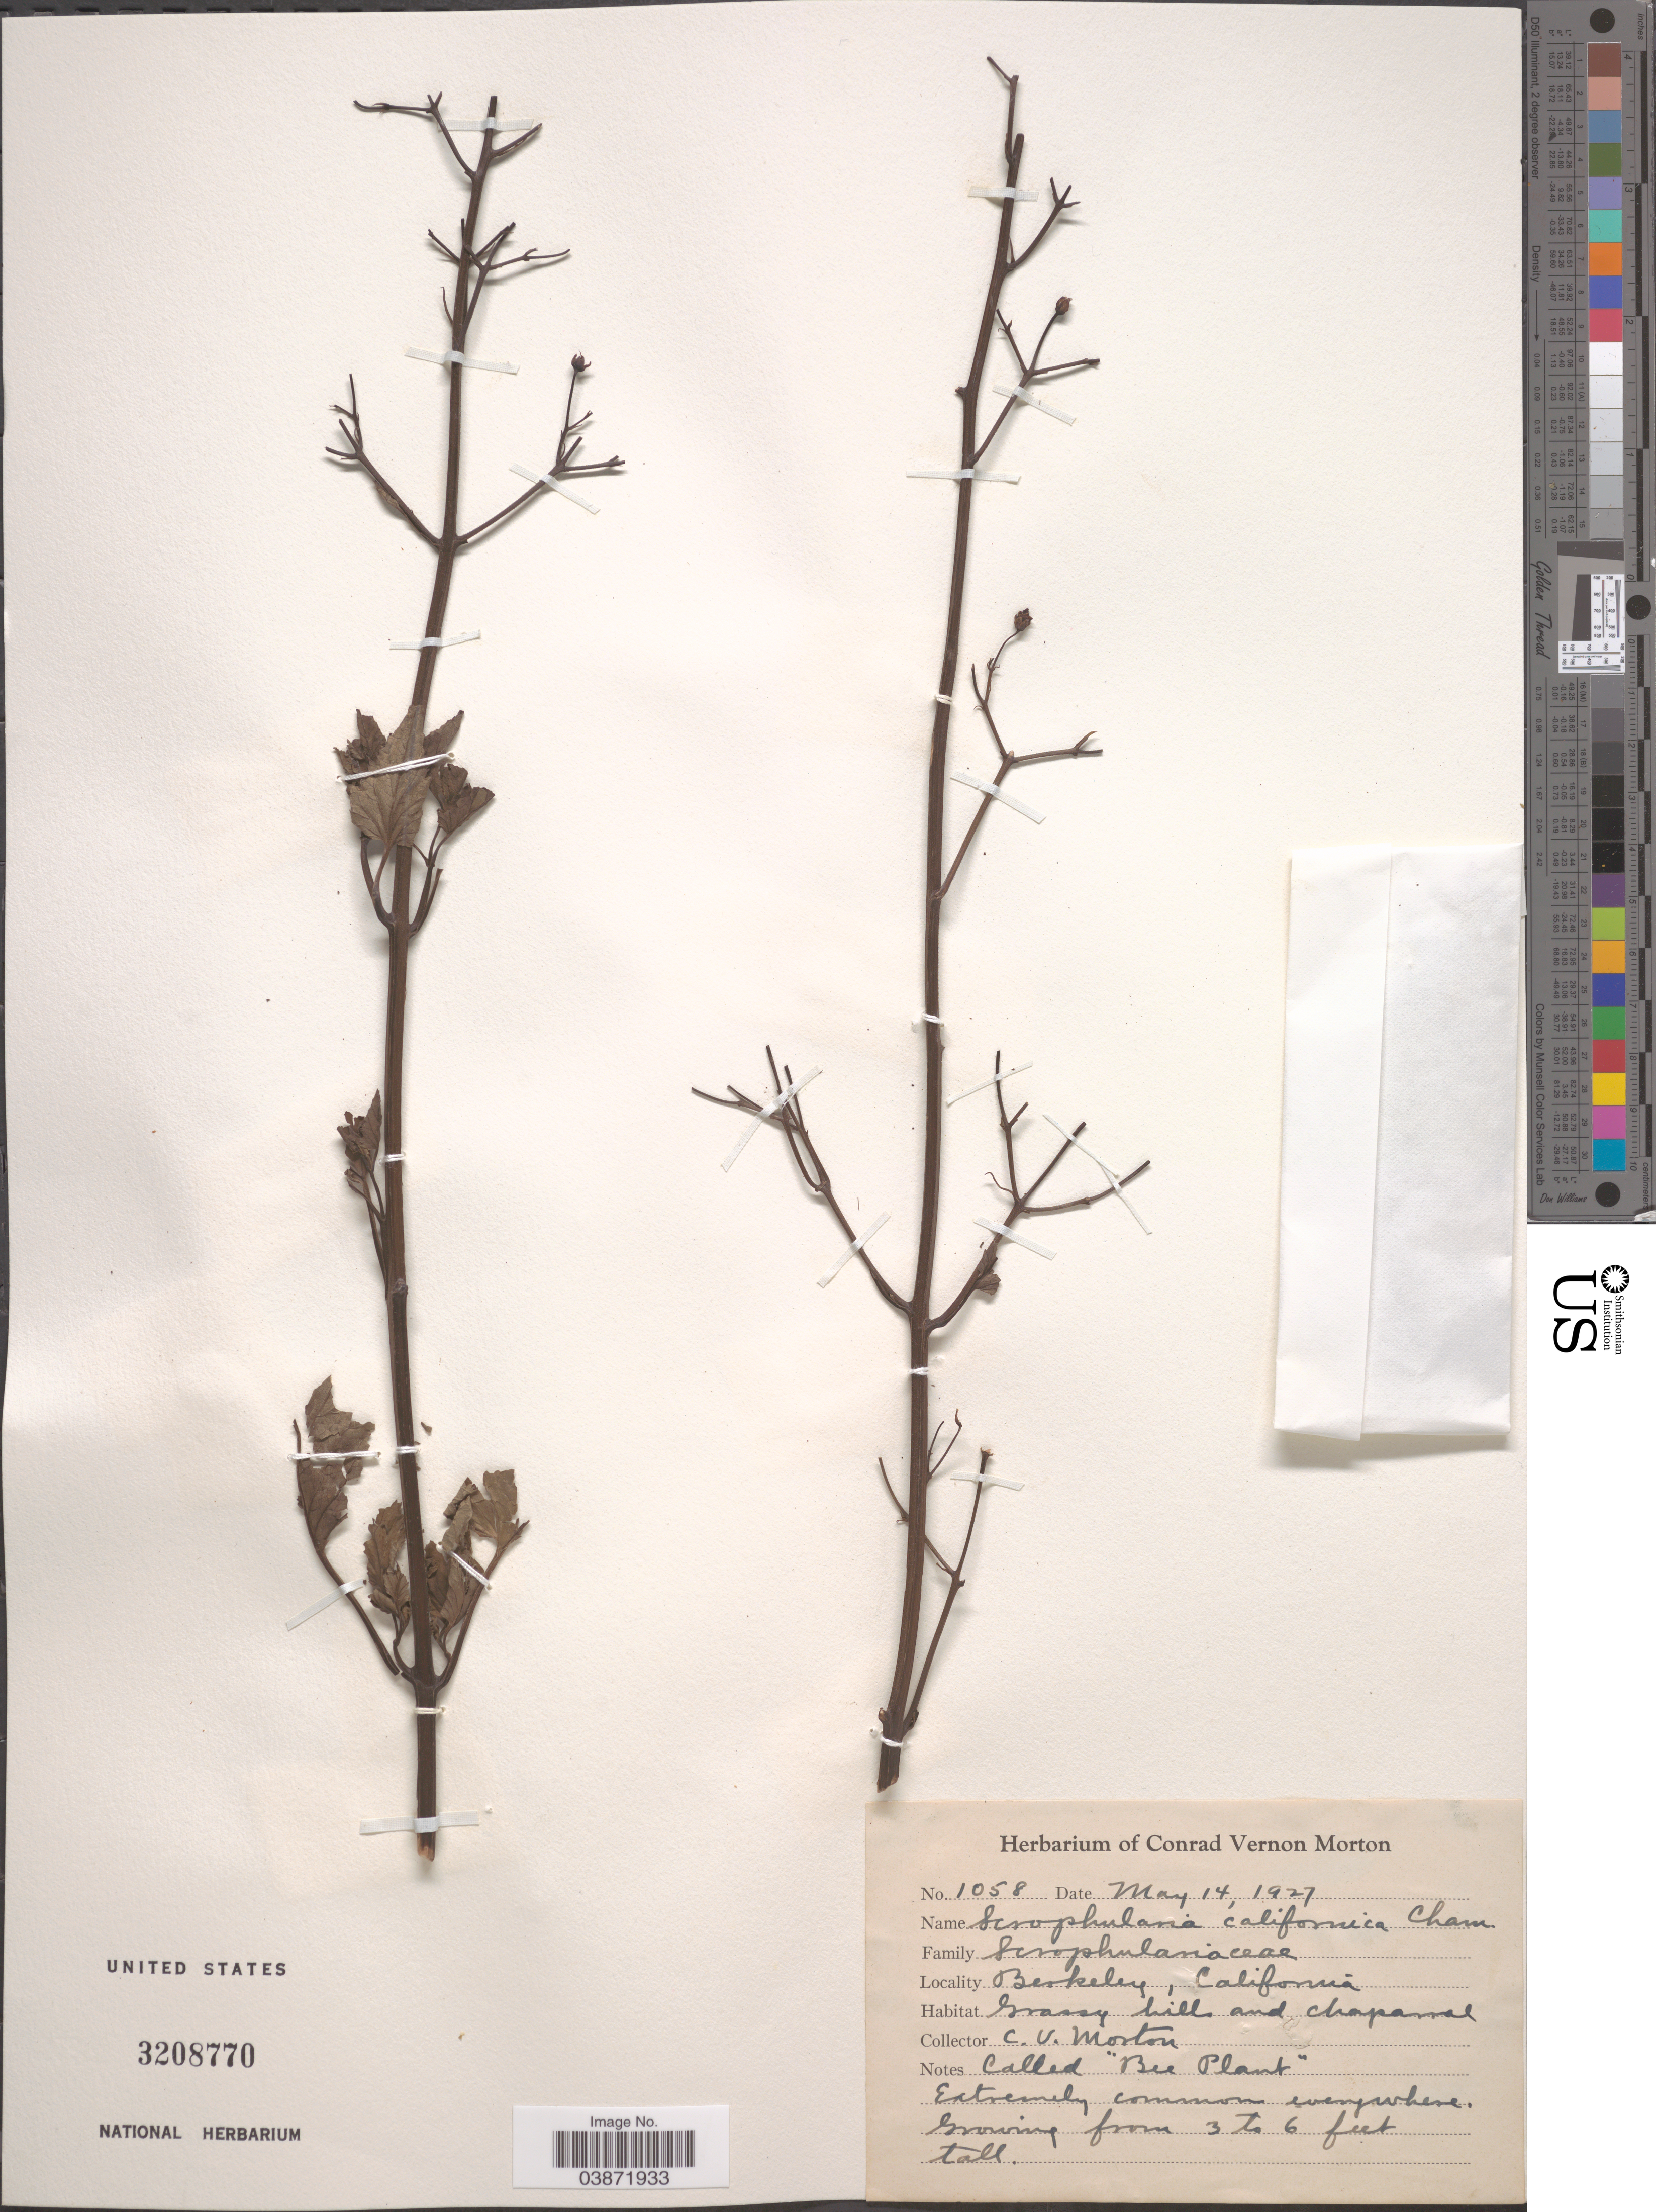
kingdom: Plantae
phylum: Tracheophyta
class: Magnoliopsida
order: Lamiales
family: Scrophulariaceae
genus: Scrophularia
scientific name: Scrophularia californica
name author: Cham. & Schltdl.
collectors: C. V. Morton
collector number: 1058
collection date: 1927-05-14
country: United States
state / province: California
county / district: Alameda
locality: Berkeley.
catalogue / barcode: US 3208770